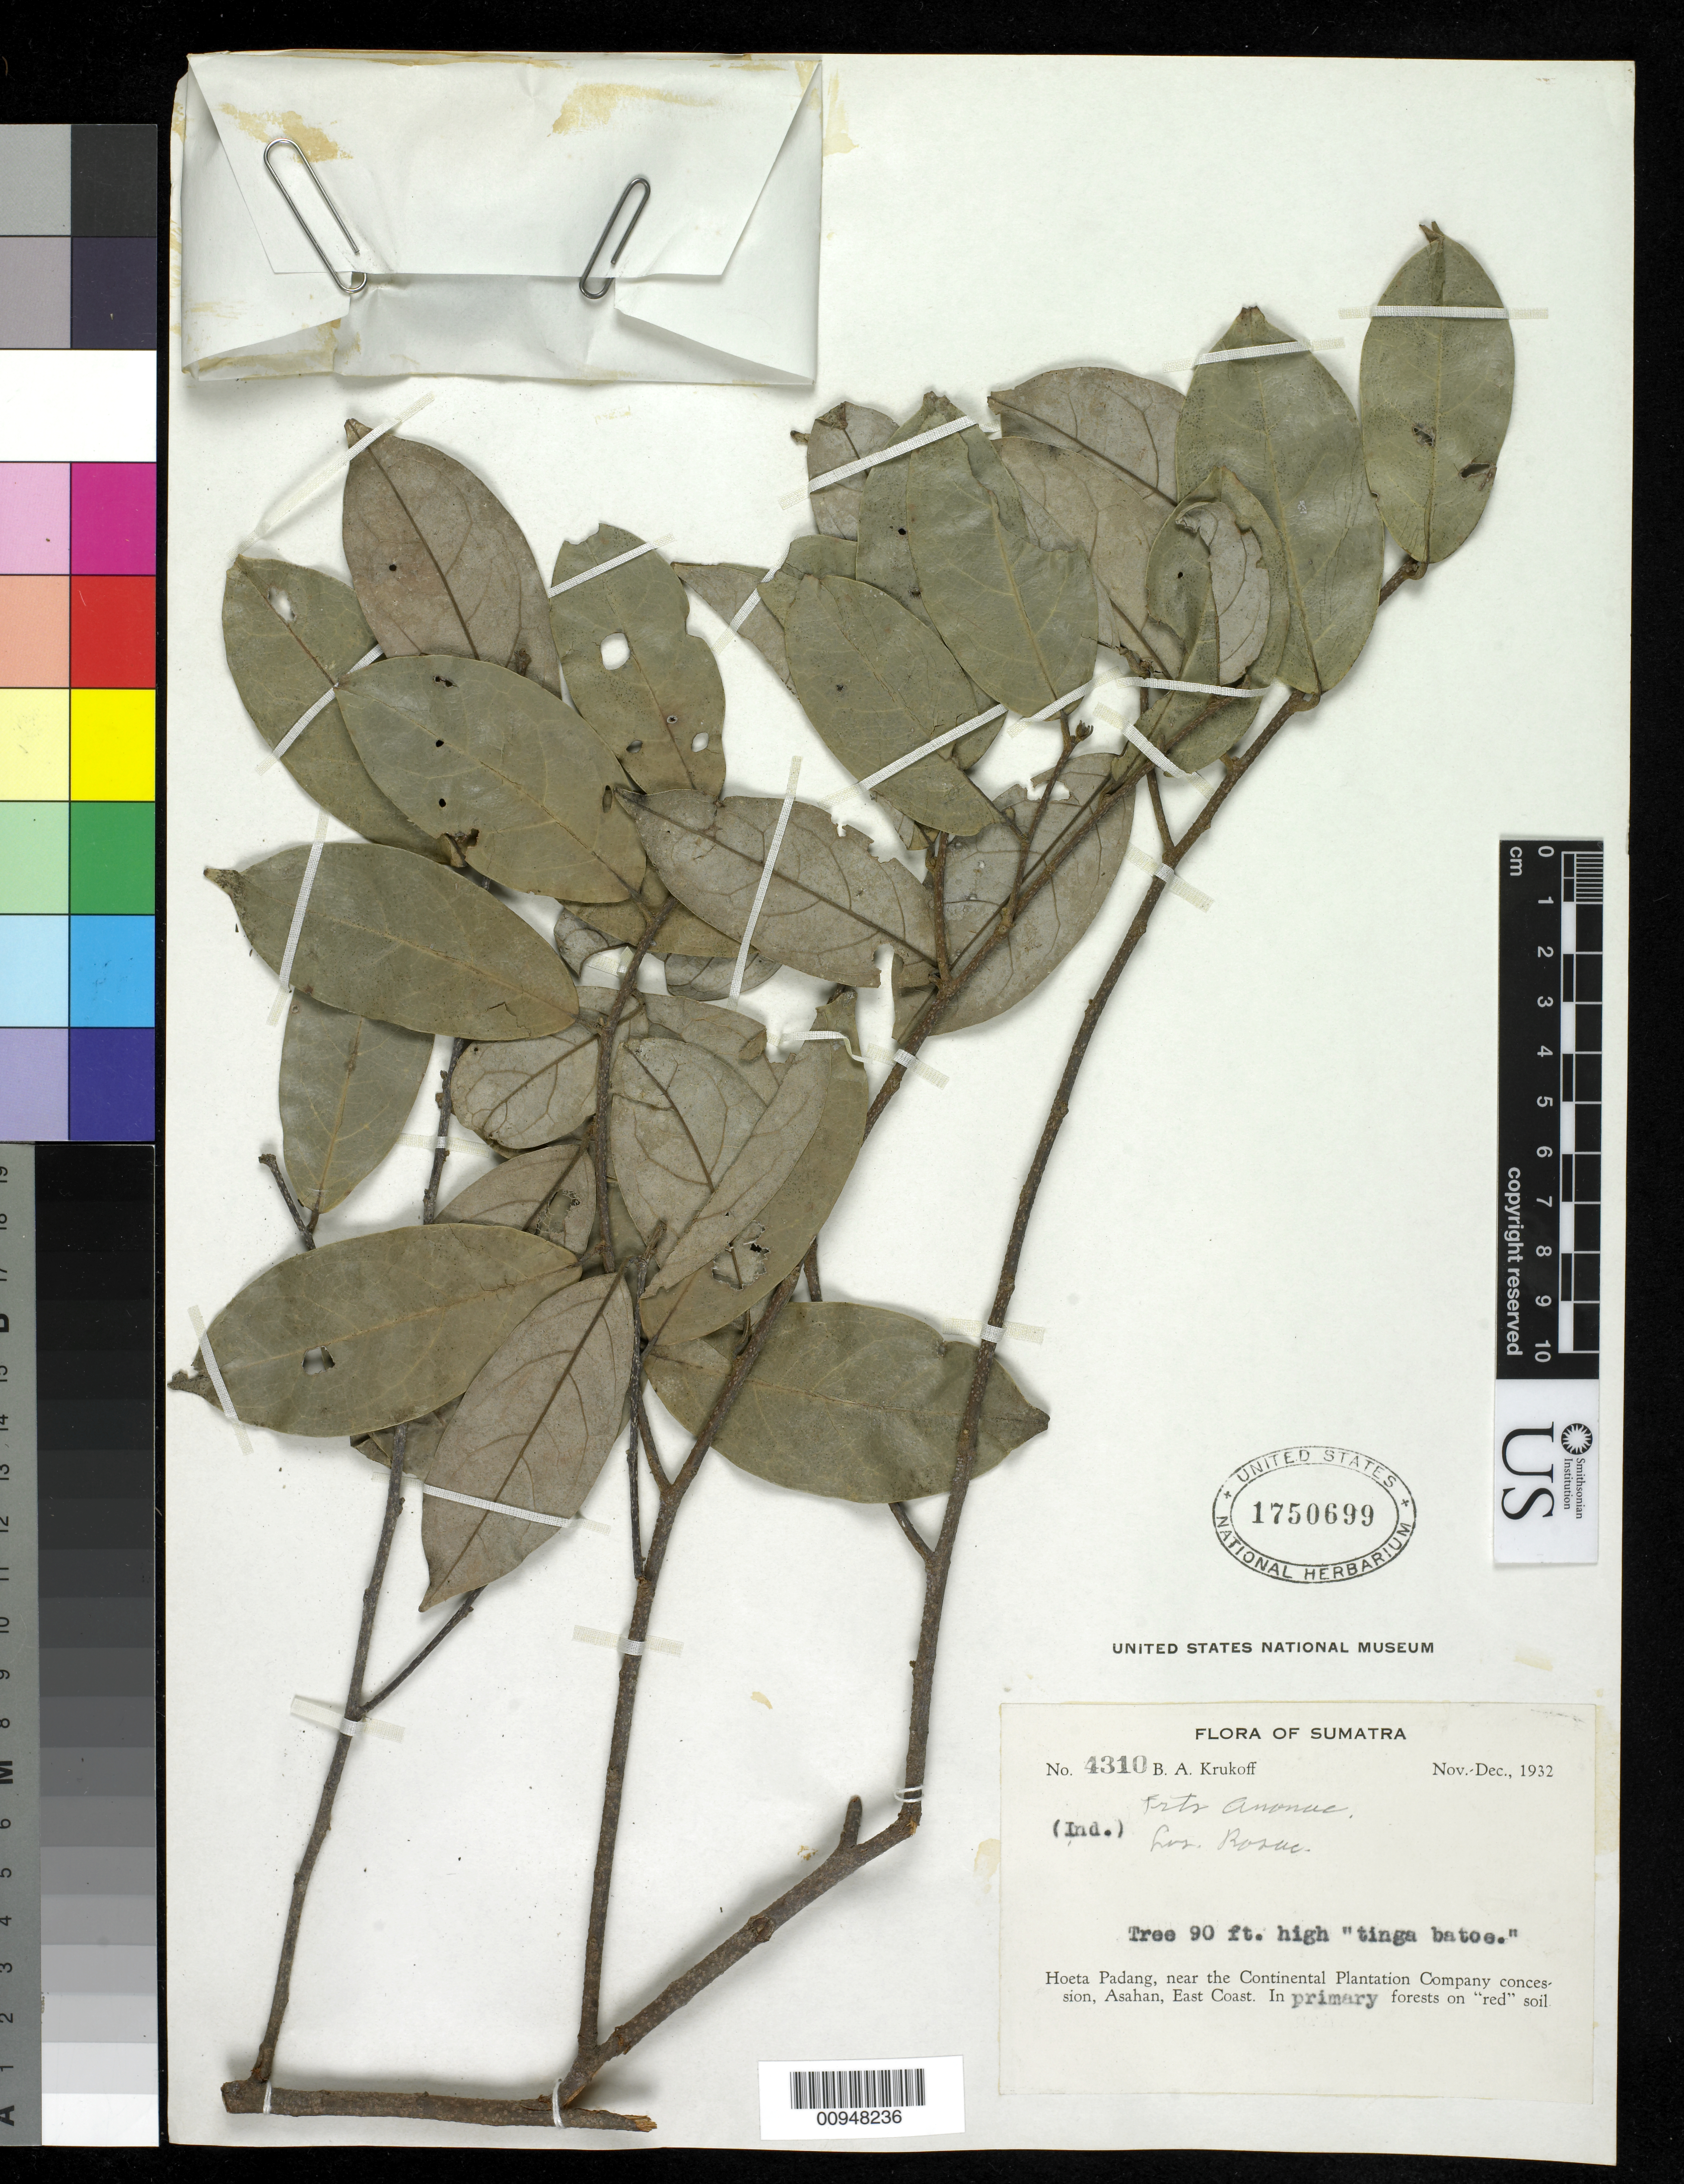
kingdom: Plantae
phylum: Tracheophyta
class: Magnoliopsida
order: Magnoliales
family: Annonaceae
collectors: B. A. Krukoff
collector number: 4310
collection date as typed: Nov 1932 to Dec 1932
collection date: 1932-11/1932-12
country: Indonesia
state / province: Sumatra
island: Sumatra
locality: Hoeta Padang, near the Continental Plantation Company concession, Asahan, E Coast.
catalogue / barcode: US 1750699